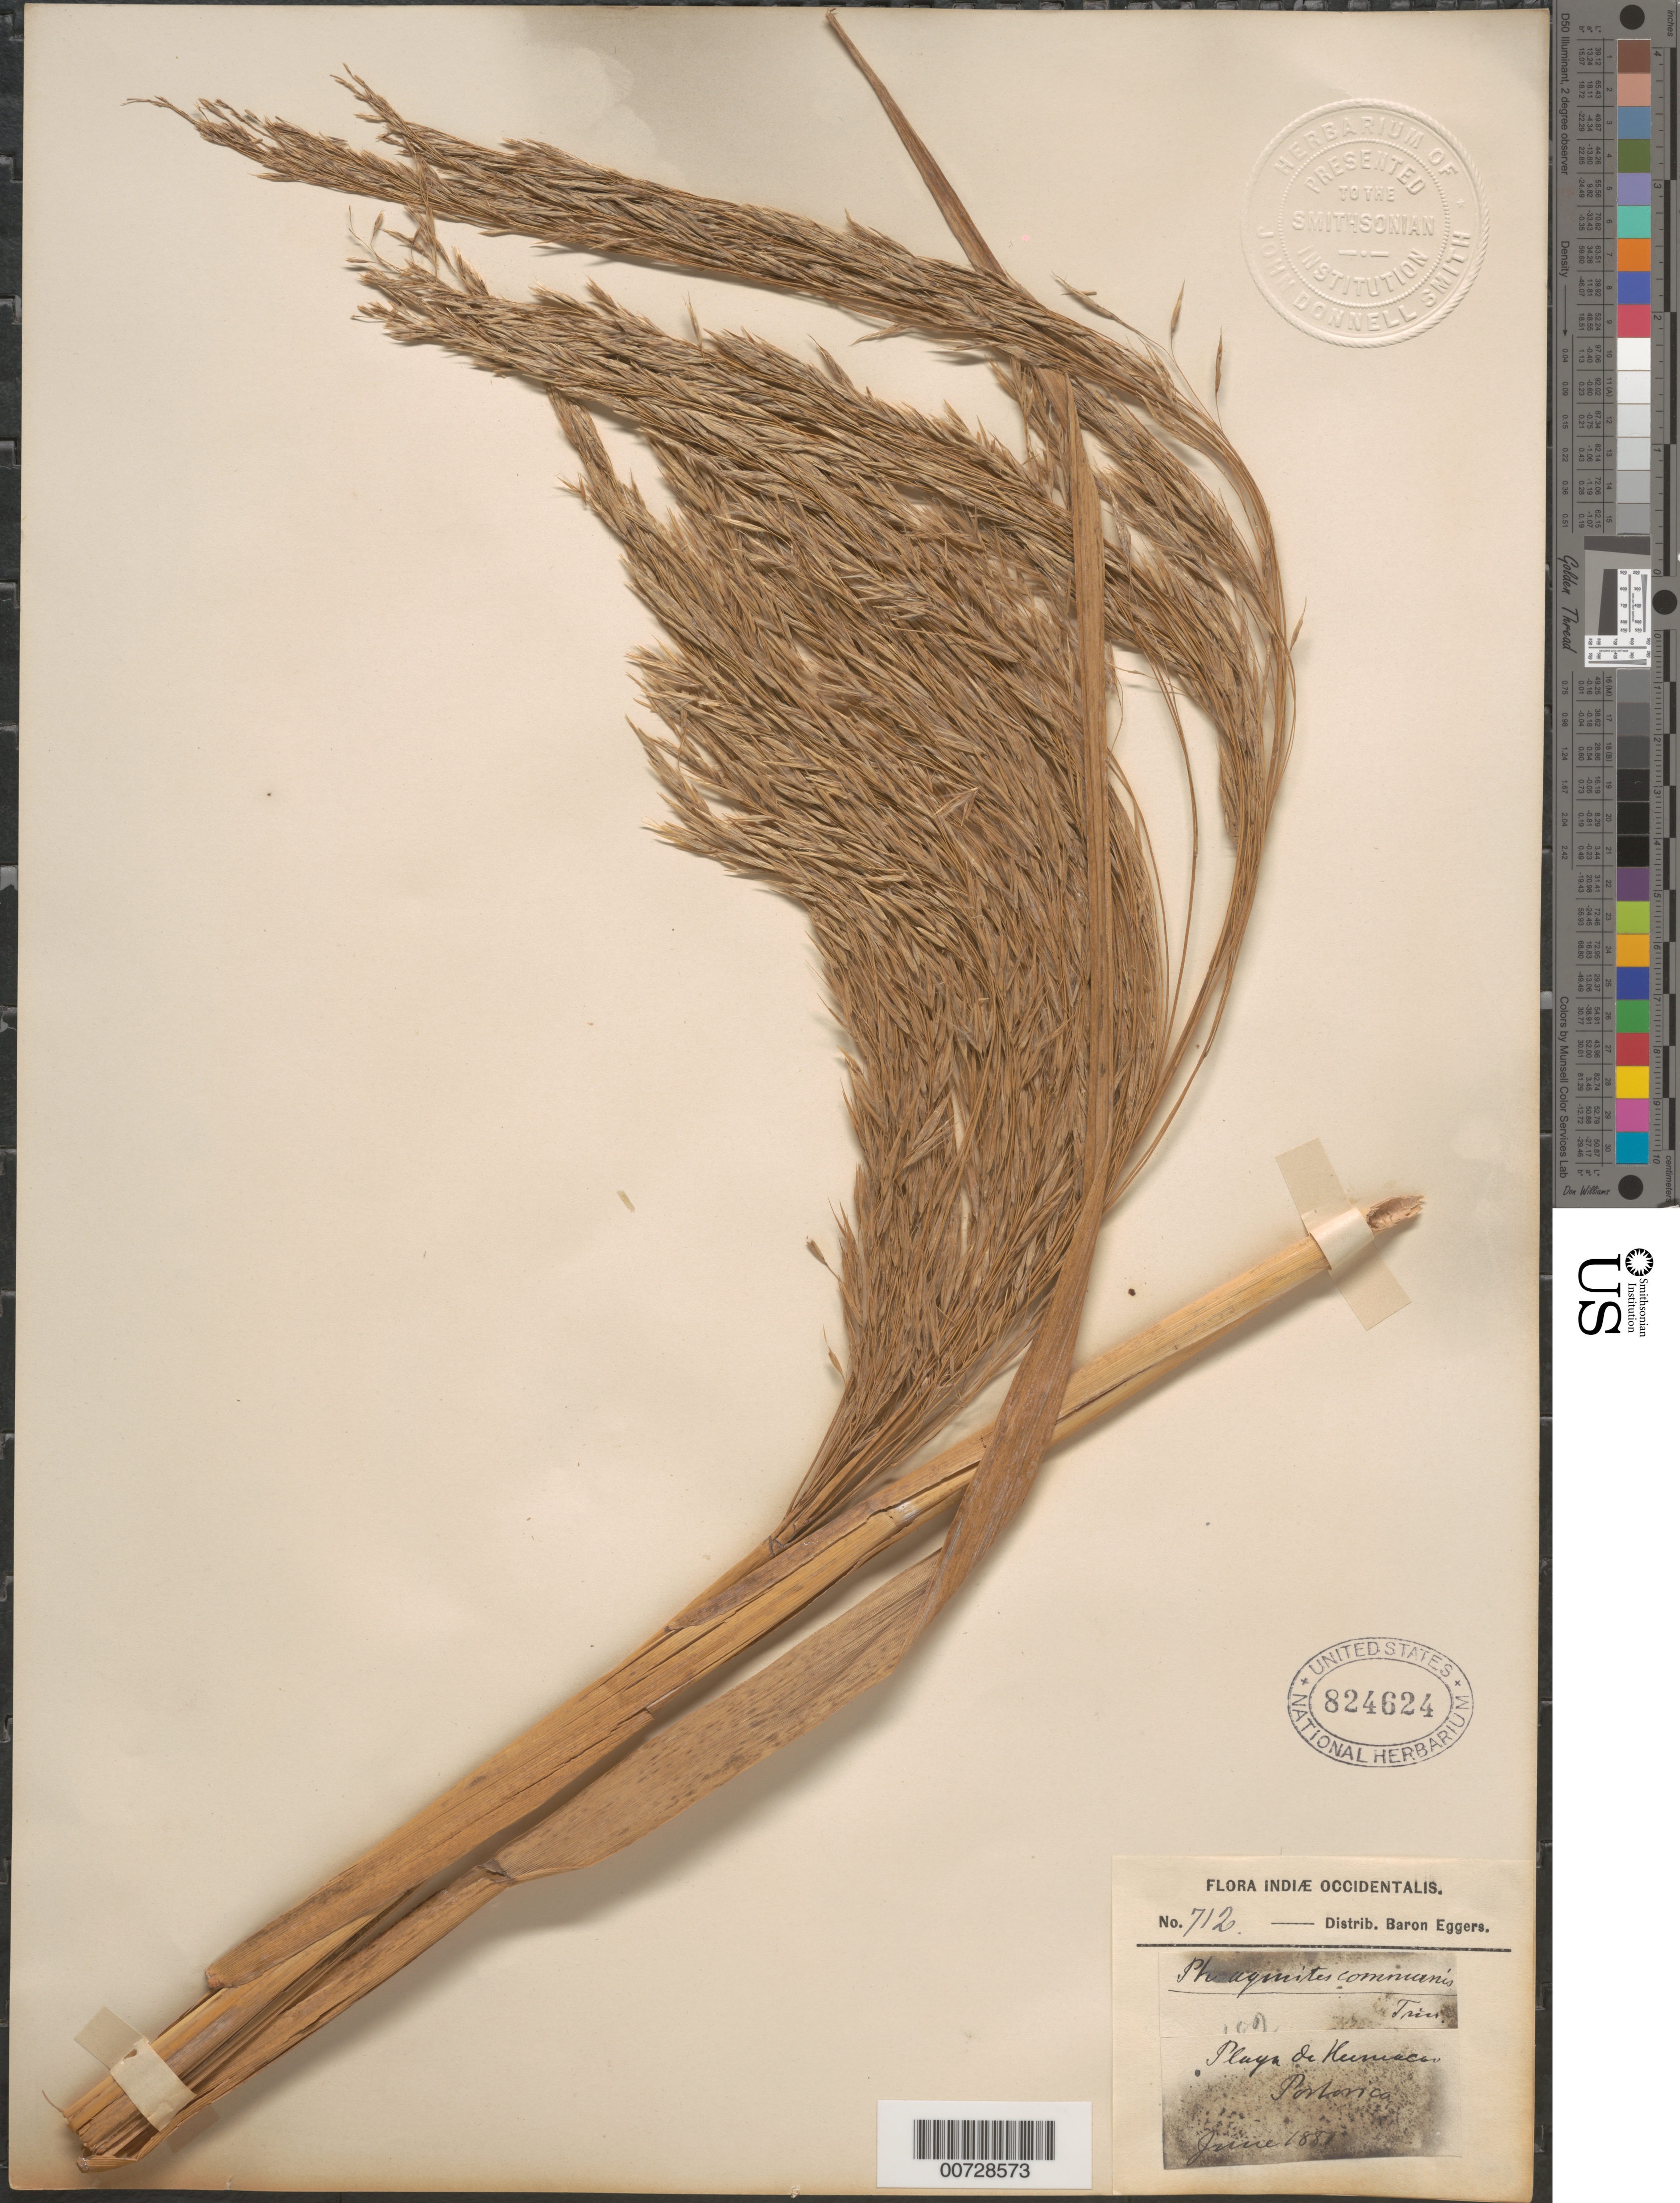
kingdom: Plantae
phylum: Tracheophyta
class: Liliopsida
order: Poales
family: Poaceae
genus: Phragmites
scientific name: Phragmites australis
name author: (Cav.) Trin. ex Steud.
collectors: H. F. A. von Eggers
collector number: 712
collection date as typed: Jun 1881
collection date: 1881-06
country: Puerto Rico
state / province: Humacao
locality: Playa de Humacao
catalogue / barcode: US 824624